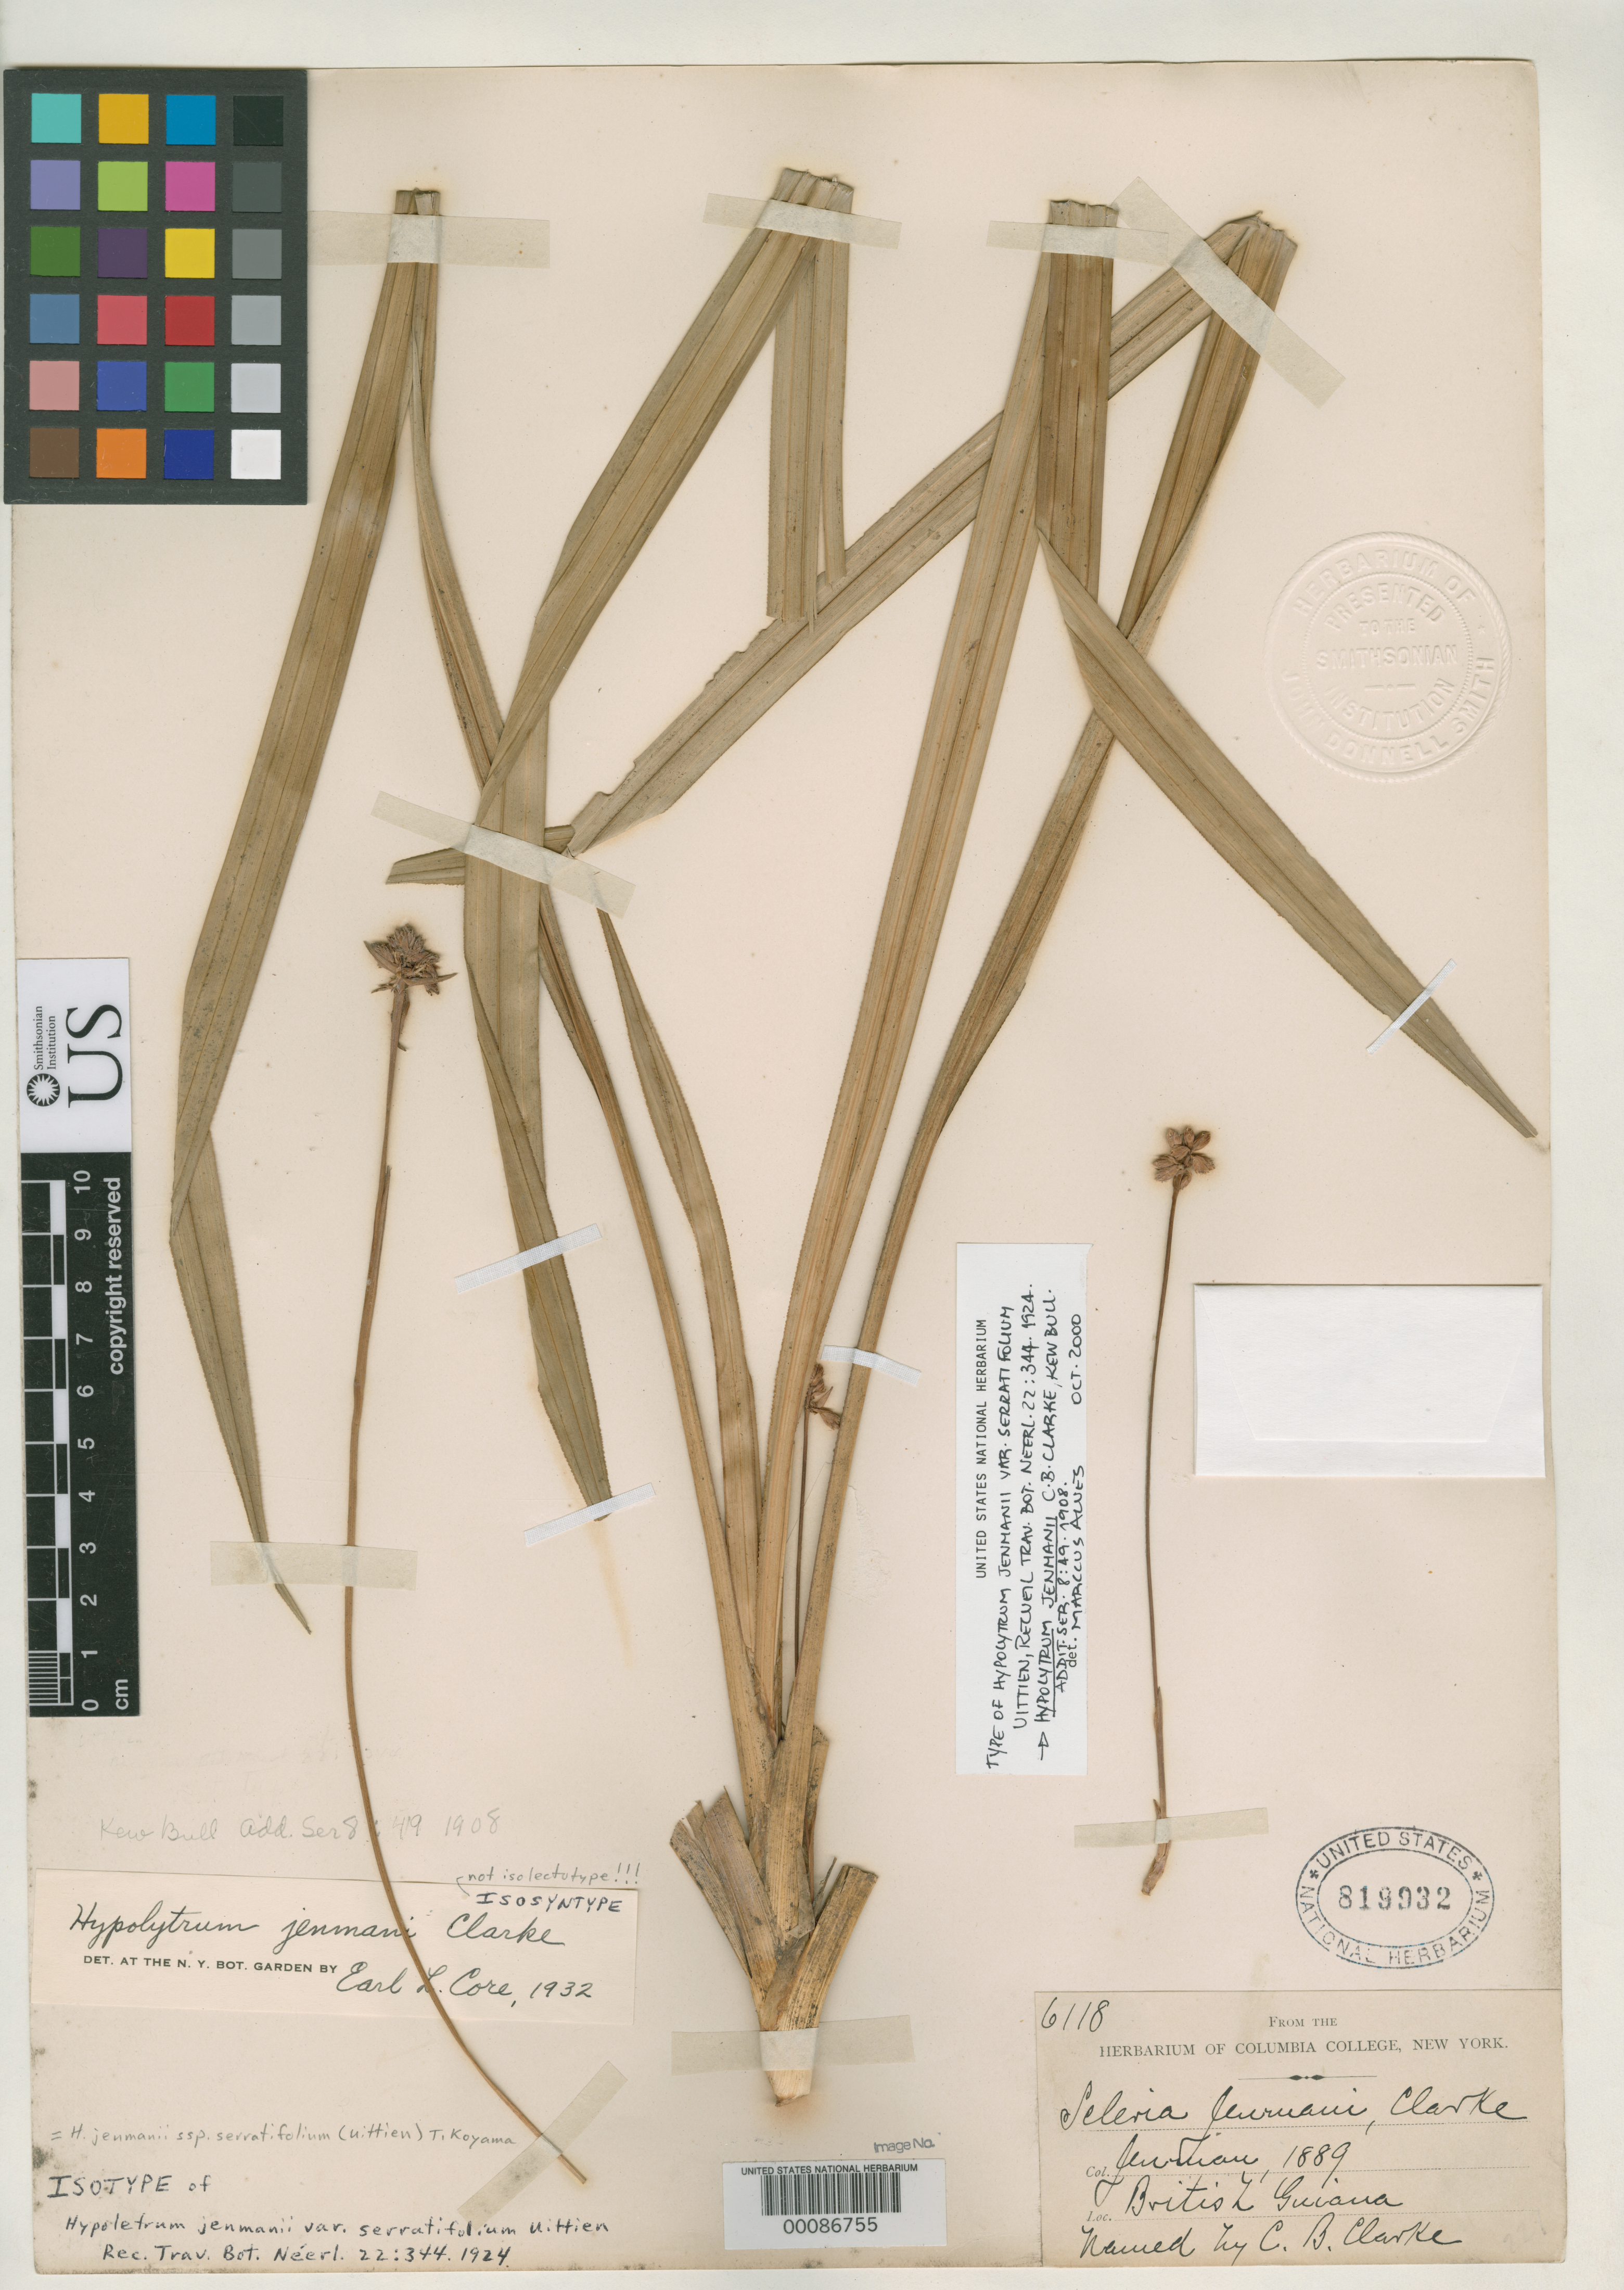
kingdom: Plantae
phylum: Tracheophyta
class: Liliopsida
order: Poales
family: Cyperaceae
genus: Hypolytrum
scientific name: Hypolytrum jenmanii var. serratifolium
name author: Uittien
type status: Isotype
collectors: G. S. Jenman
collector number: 6118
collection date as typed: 1889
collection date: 1889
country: Guyana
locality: Mazaruni River.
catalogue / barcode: US 819932